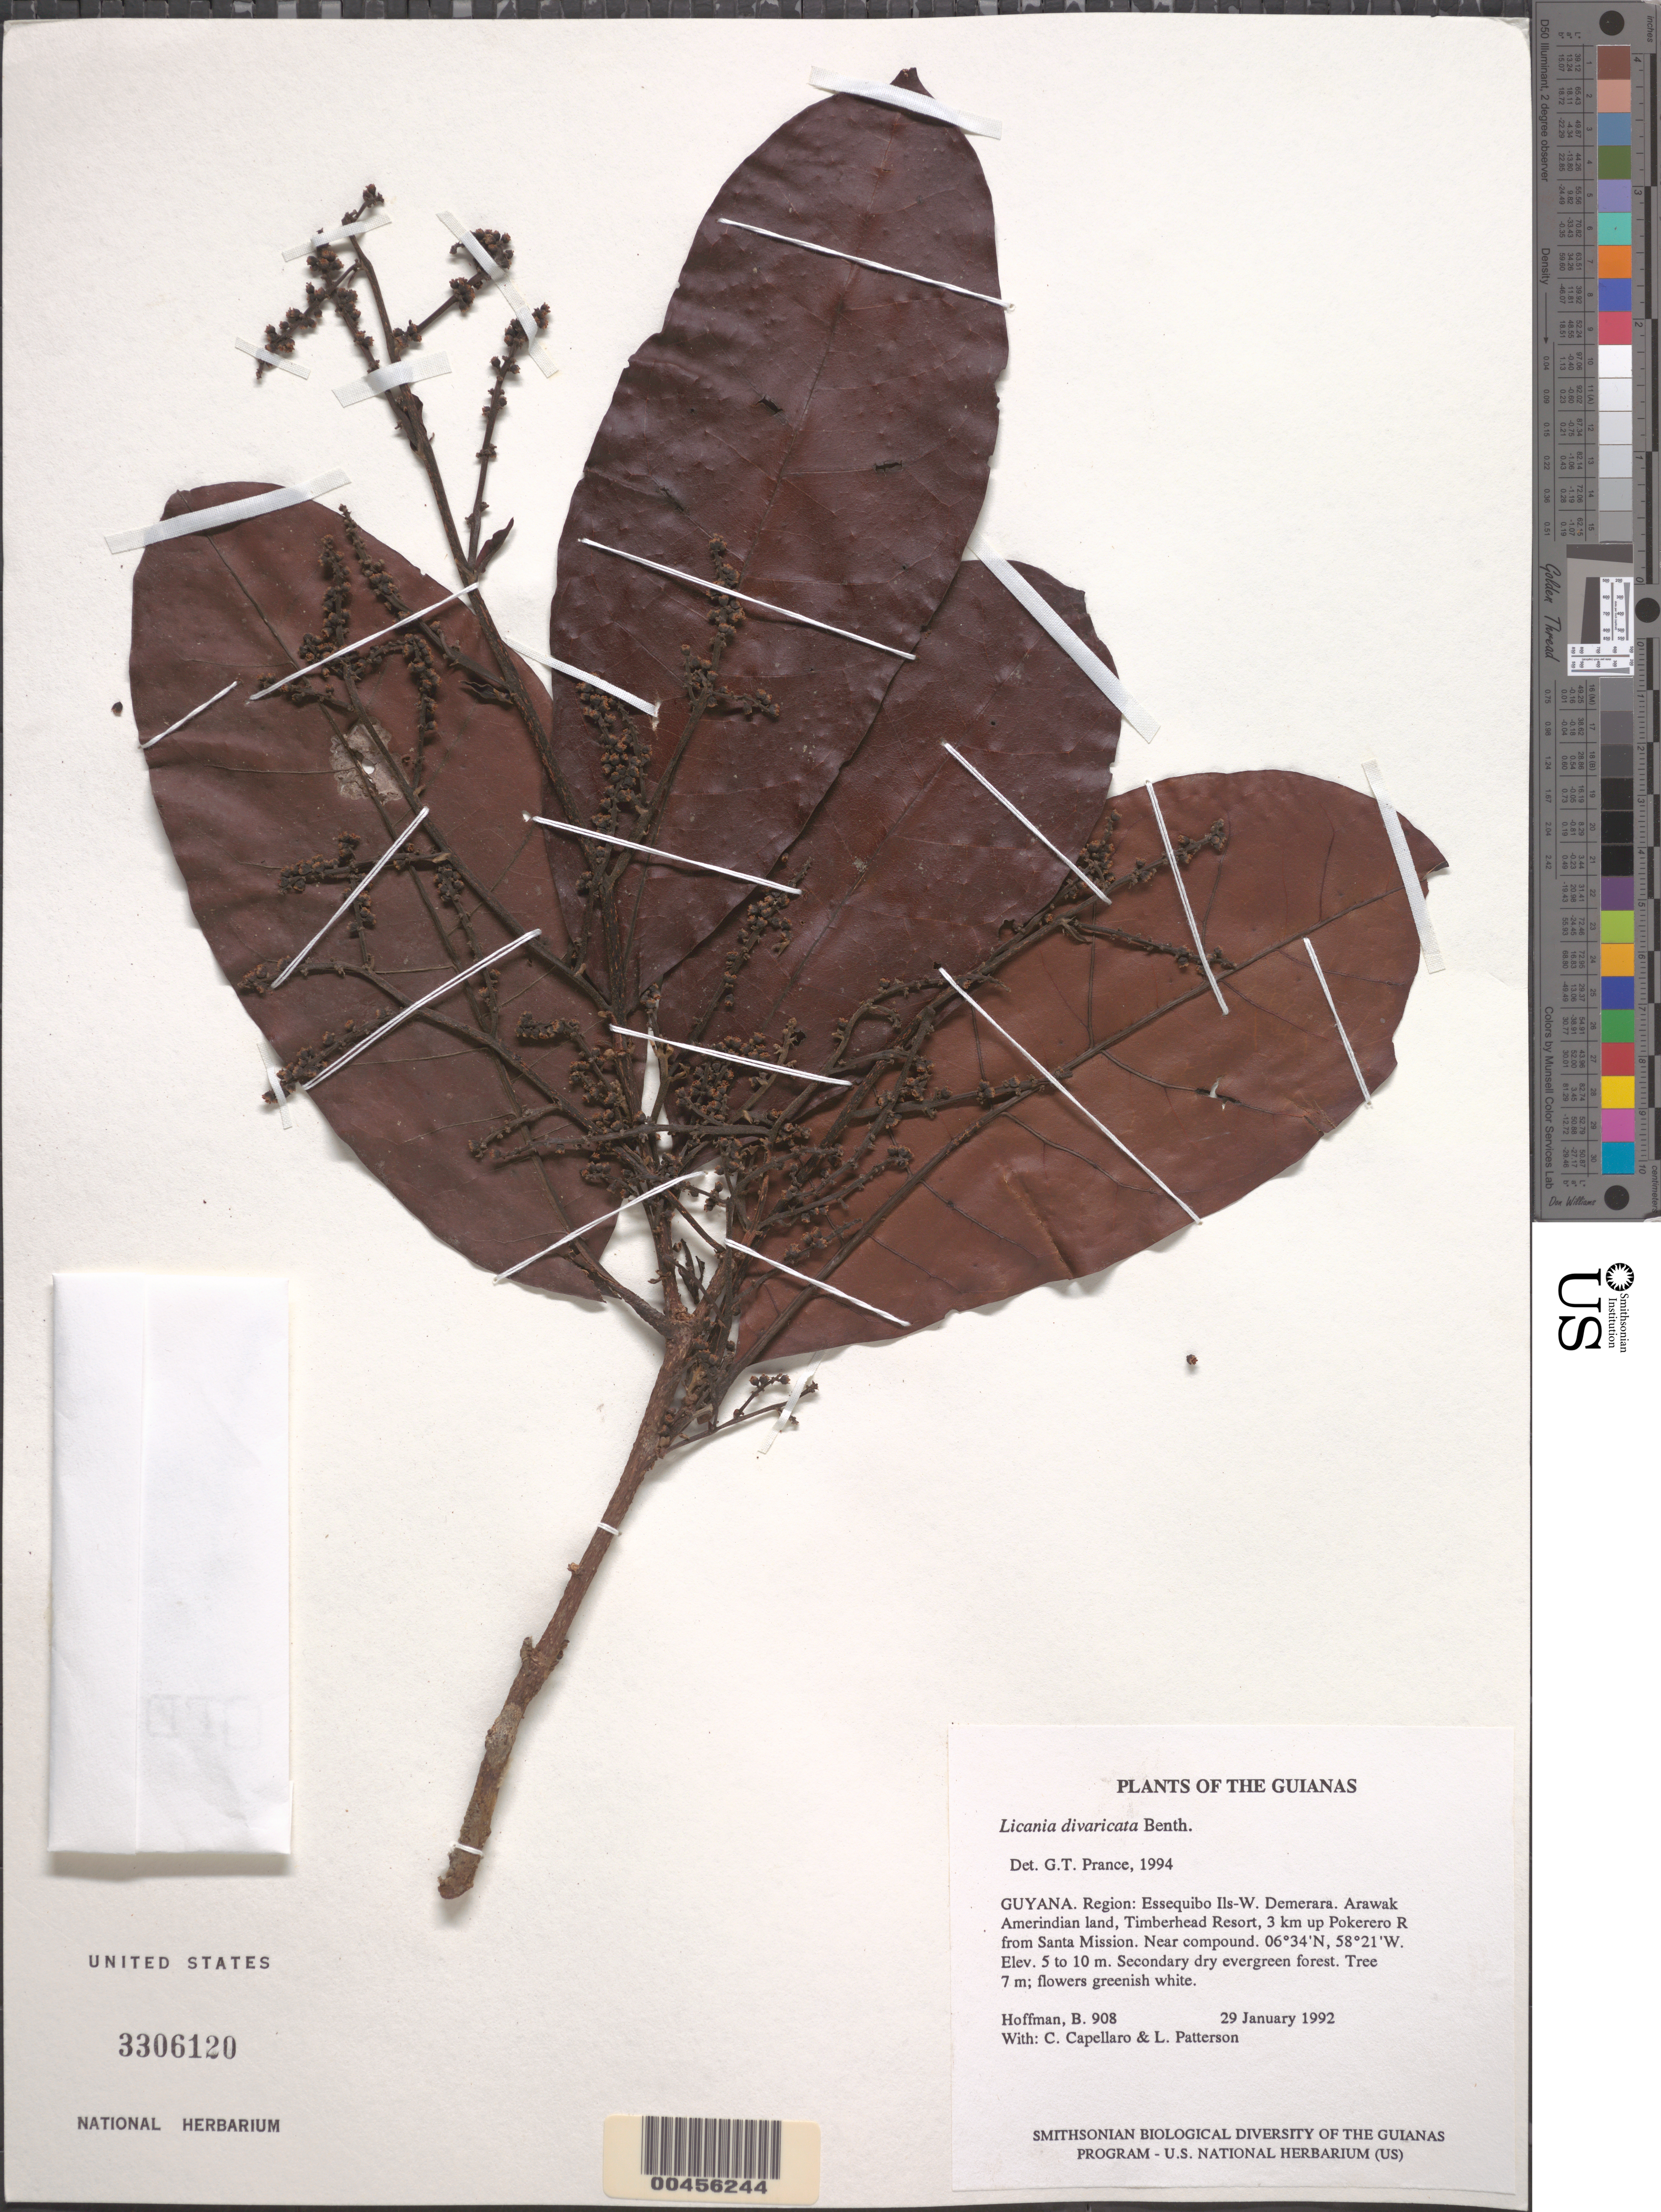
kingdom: Plantae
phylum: Tracheophyta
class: Magnoliopsida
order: Malpighiales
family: Chrysobalanaceae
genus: Hymenopus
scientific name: Hymenopus divaricatus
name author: (Benth.) Sothers & Prance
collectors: B. Hoffman, C. Capellaro & L. Patterson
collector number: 908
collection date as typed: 29 January 1992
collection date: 1992-01-29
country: Guyana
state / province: Essequibo Isl-W. Demerara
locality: Arawak Amerindian land, Timberhead Resort, 3 km up Pokerero River from Santa Mission. Near compound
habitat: Secondary dry evergreen forest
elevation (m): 5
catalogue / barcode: US 3306120